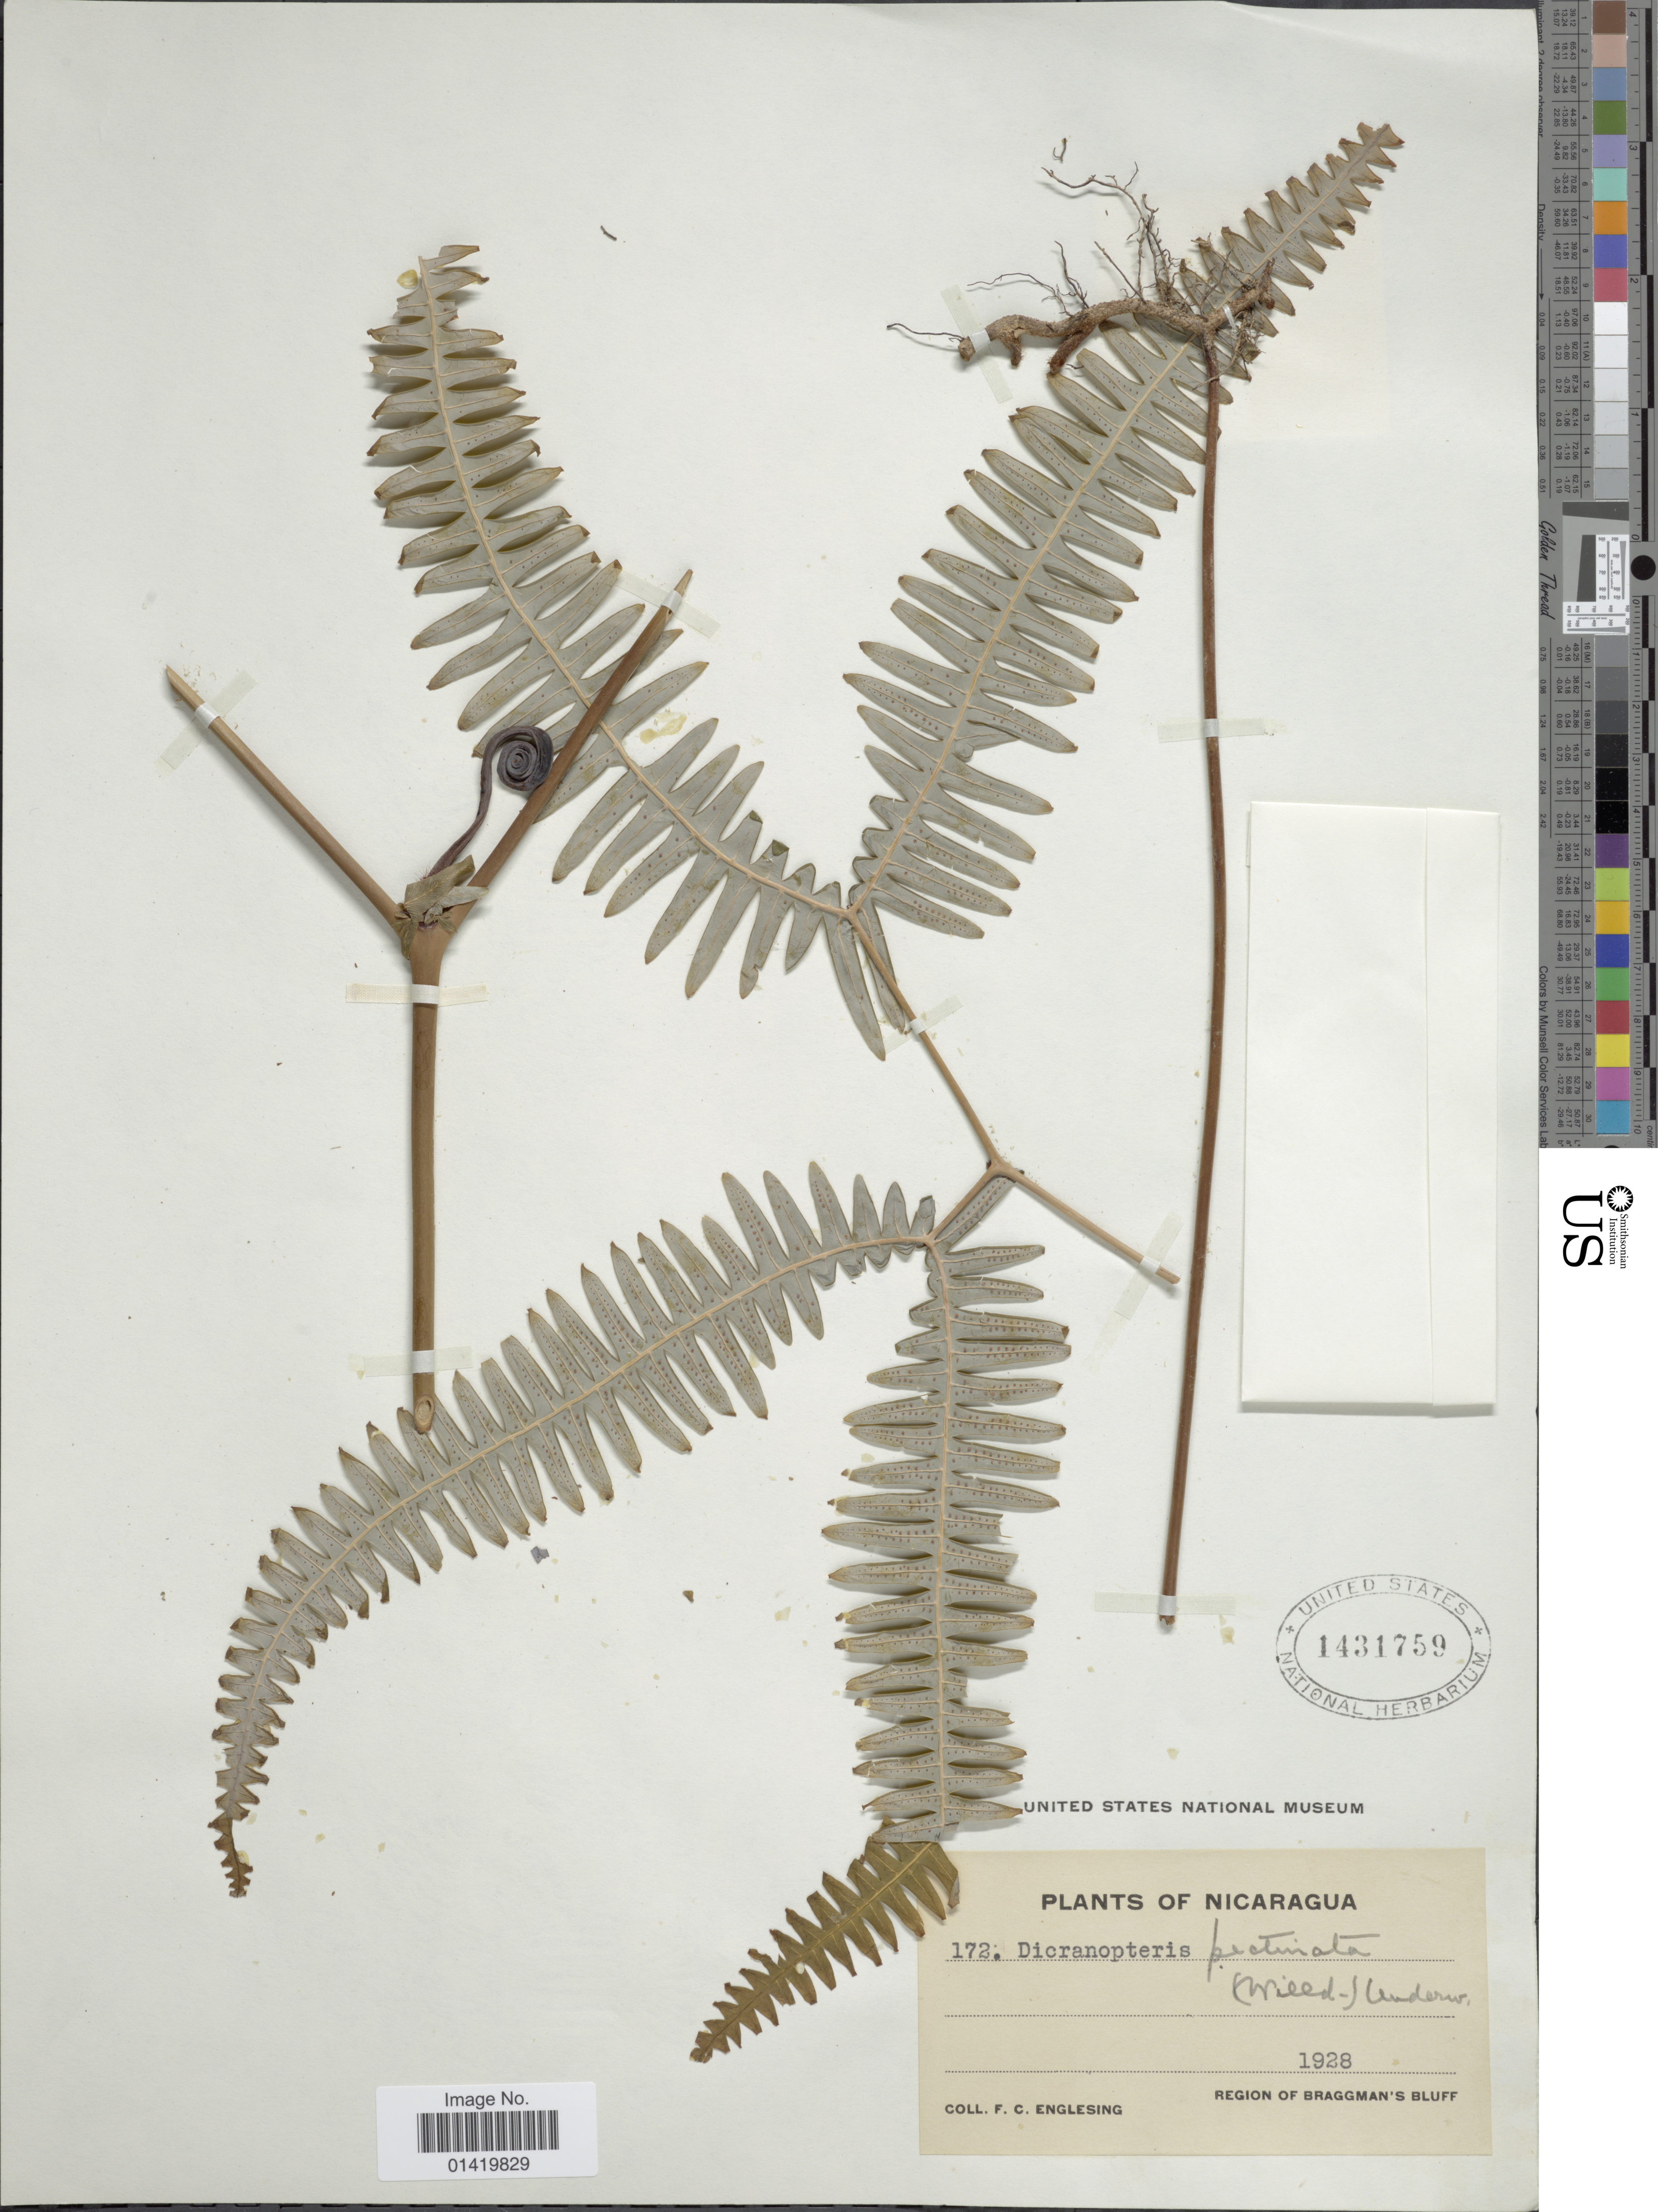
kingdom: Plantae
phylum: Tracheophyta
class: Polypodiopsida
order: Gleicheniales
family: Gleicheniaceae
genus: Gleichenella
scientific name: Gleichenella pectinata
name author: (Willd.) Ching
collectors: F. Englesing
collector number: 172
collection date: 1928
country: Nicaragua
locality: Region of Braggman's Bluff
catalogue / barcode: US 1431759